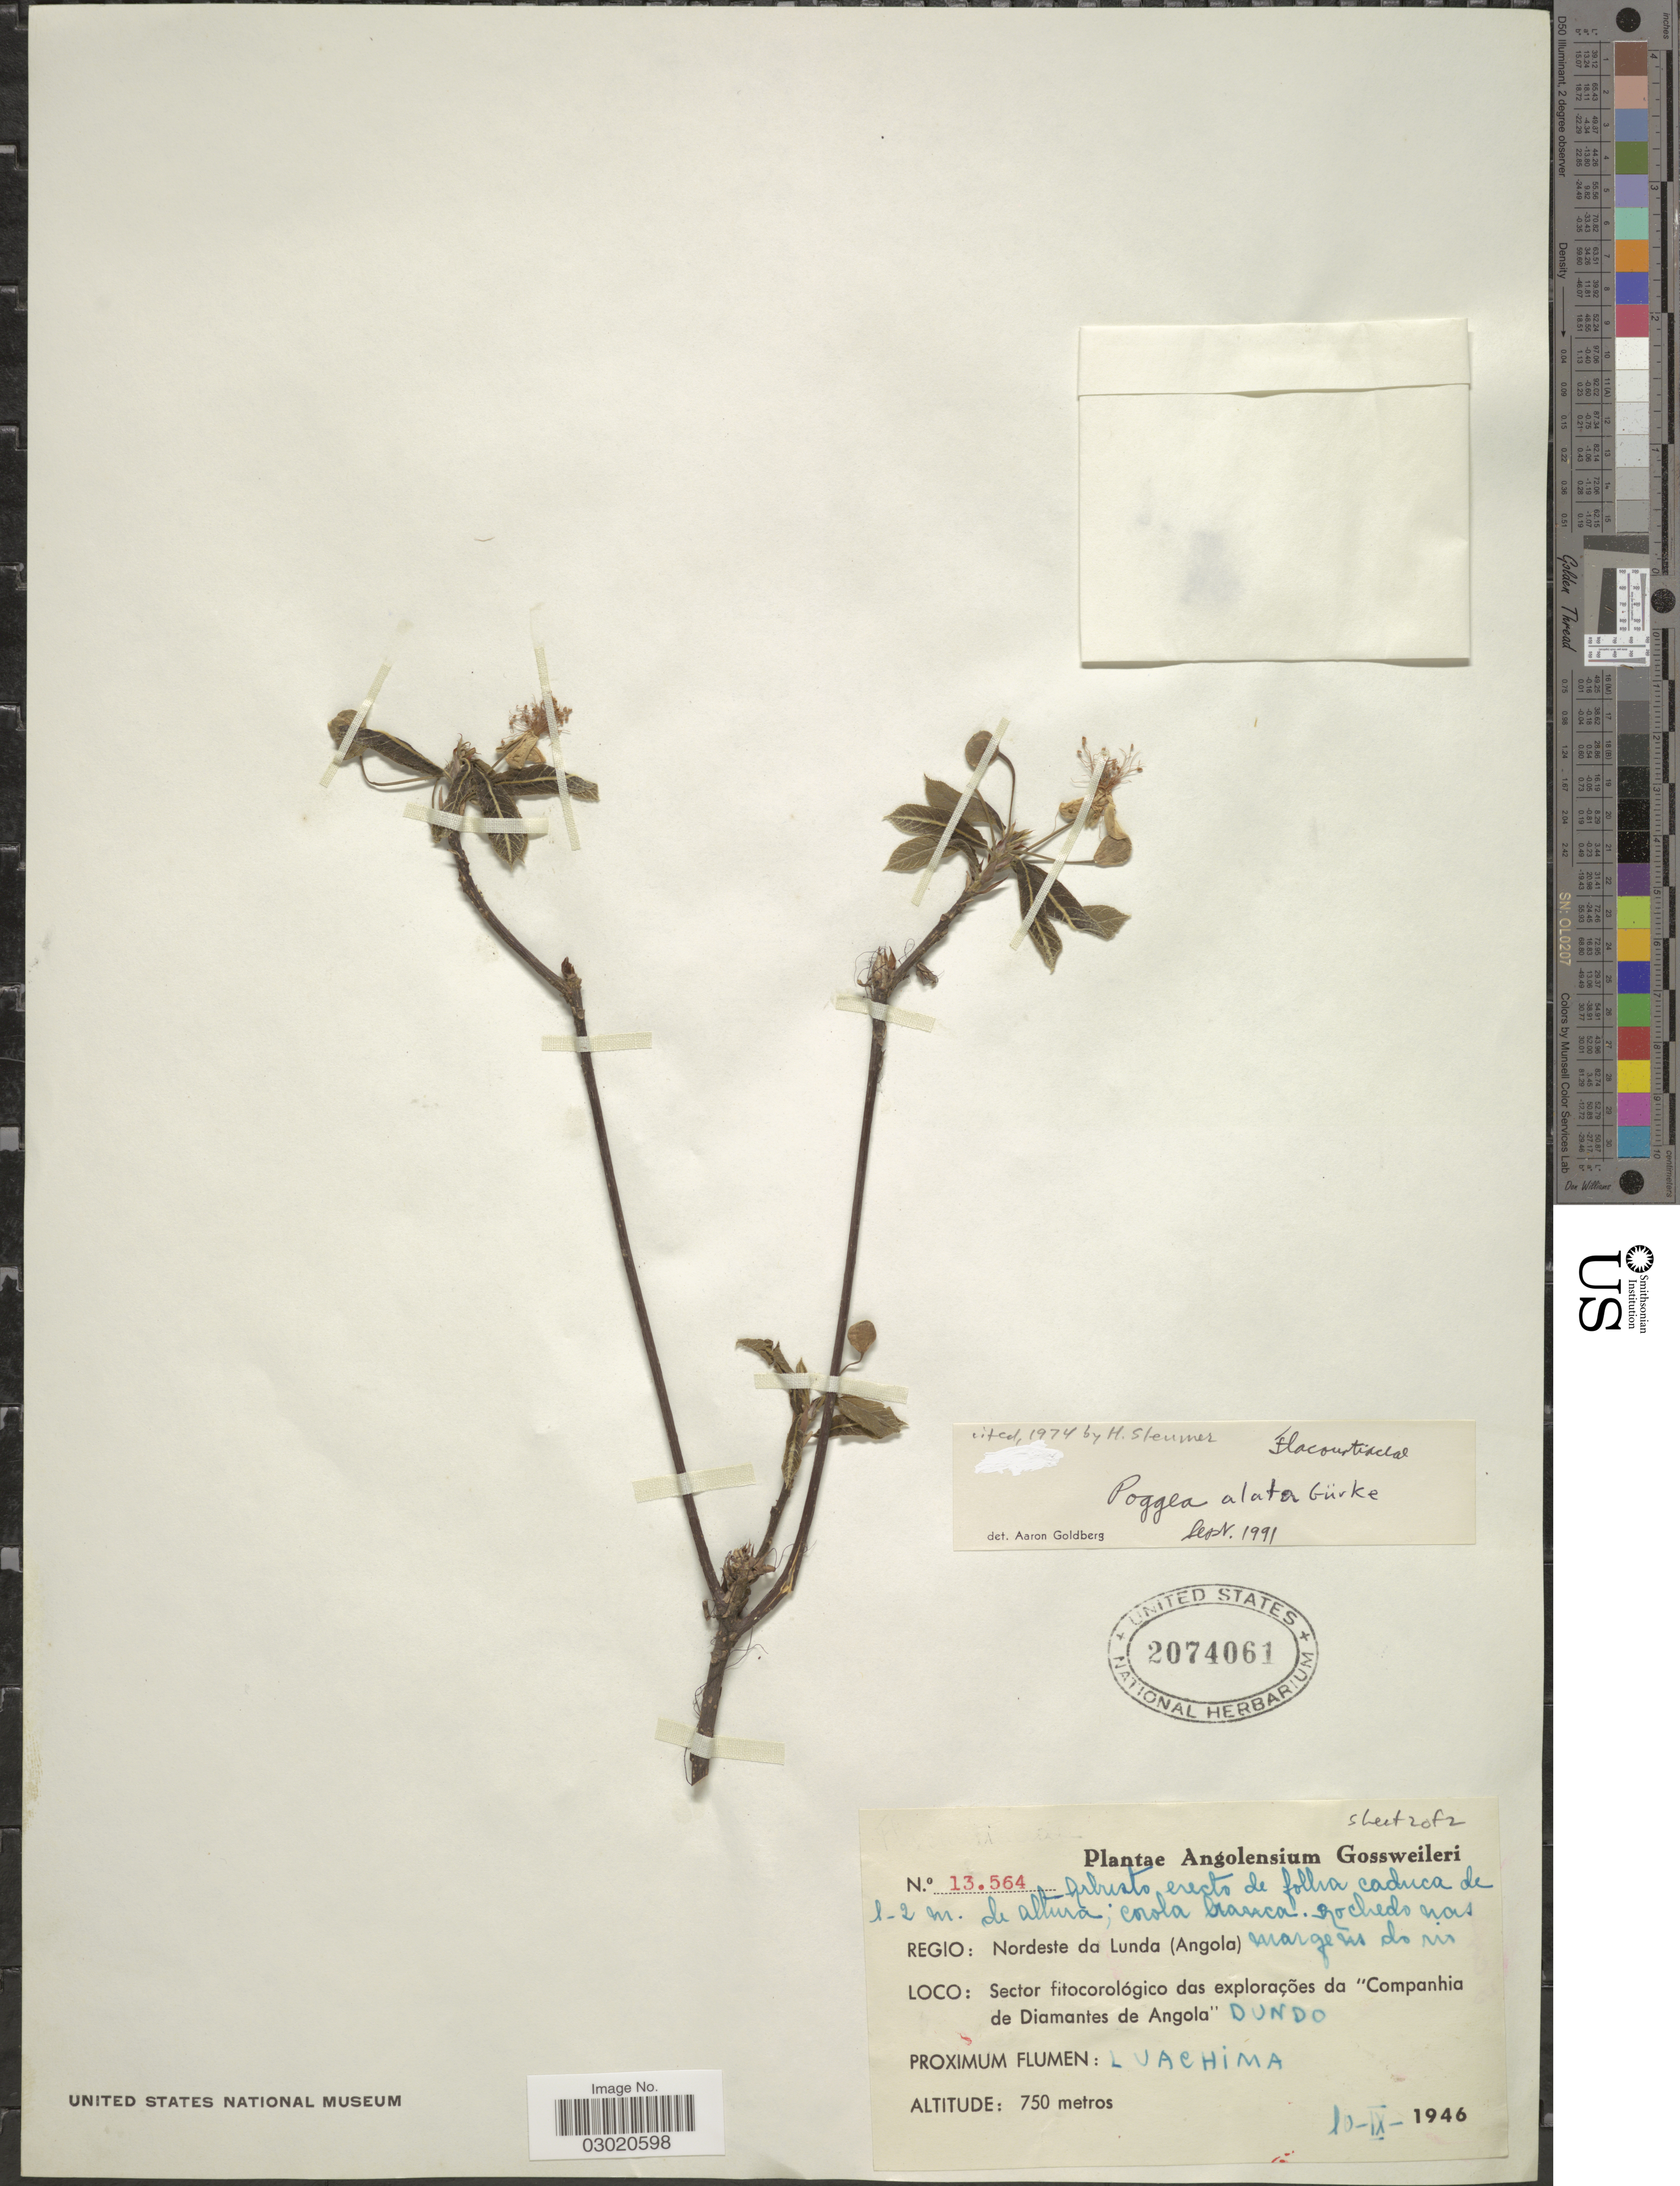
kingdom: Plantae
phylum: Tracheophyta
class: Magnoliopsida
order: Malpighiales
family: Achariaceae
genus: Poggea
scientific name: Poggea alata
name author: Gürke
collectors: -. Gossweiler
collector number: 13564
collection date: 1946-09-10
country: Angola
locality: Regio: Nordeste da Lunda (Angola), Sector fitocorológico das explorações da "Companhia de Diamantes de Angola", Dundo.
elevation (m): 750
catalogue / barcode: US 2074061